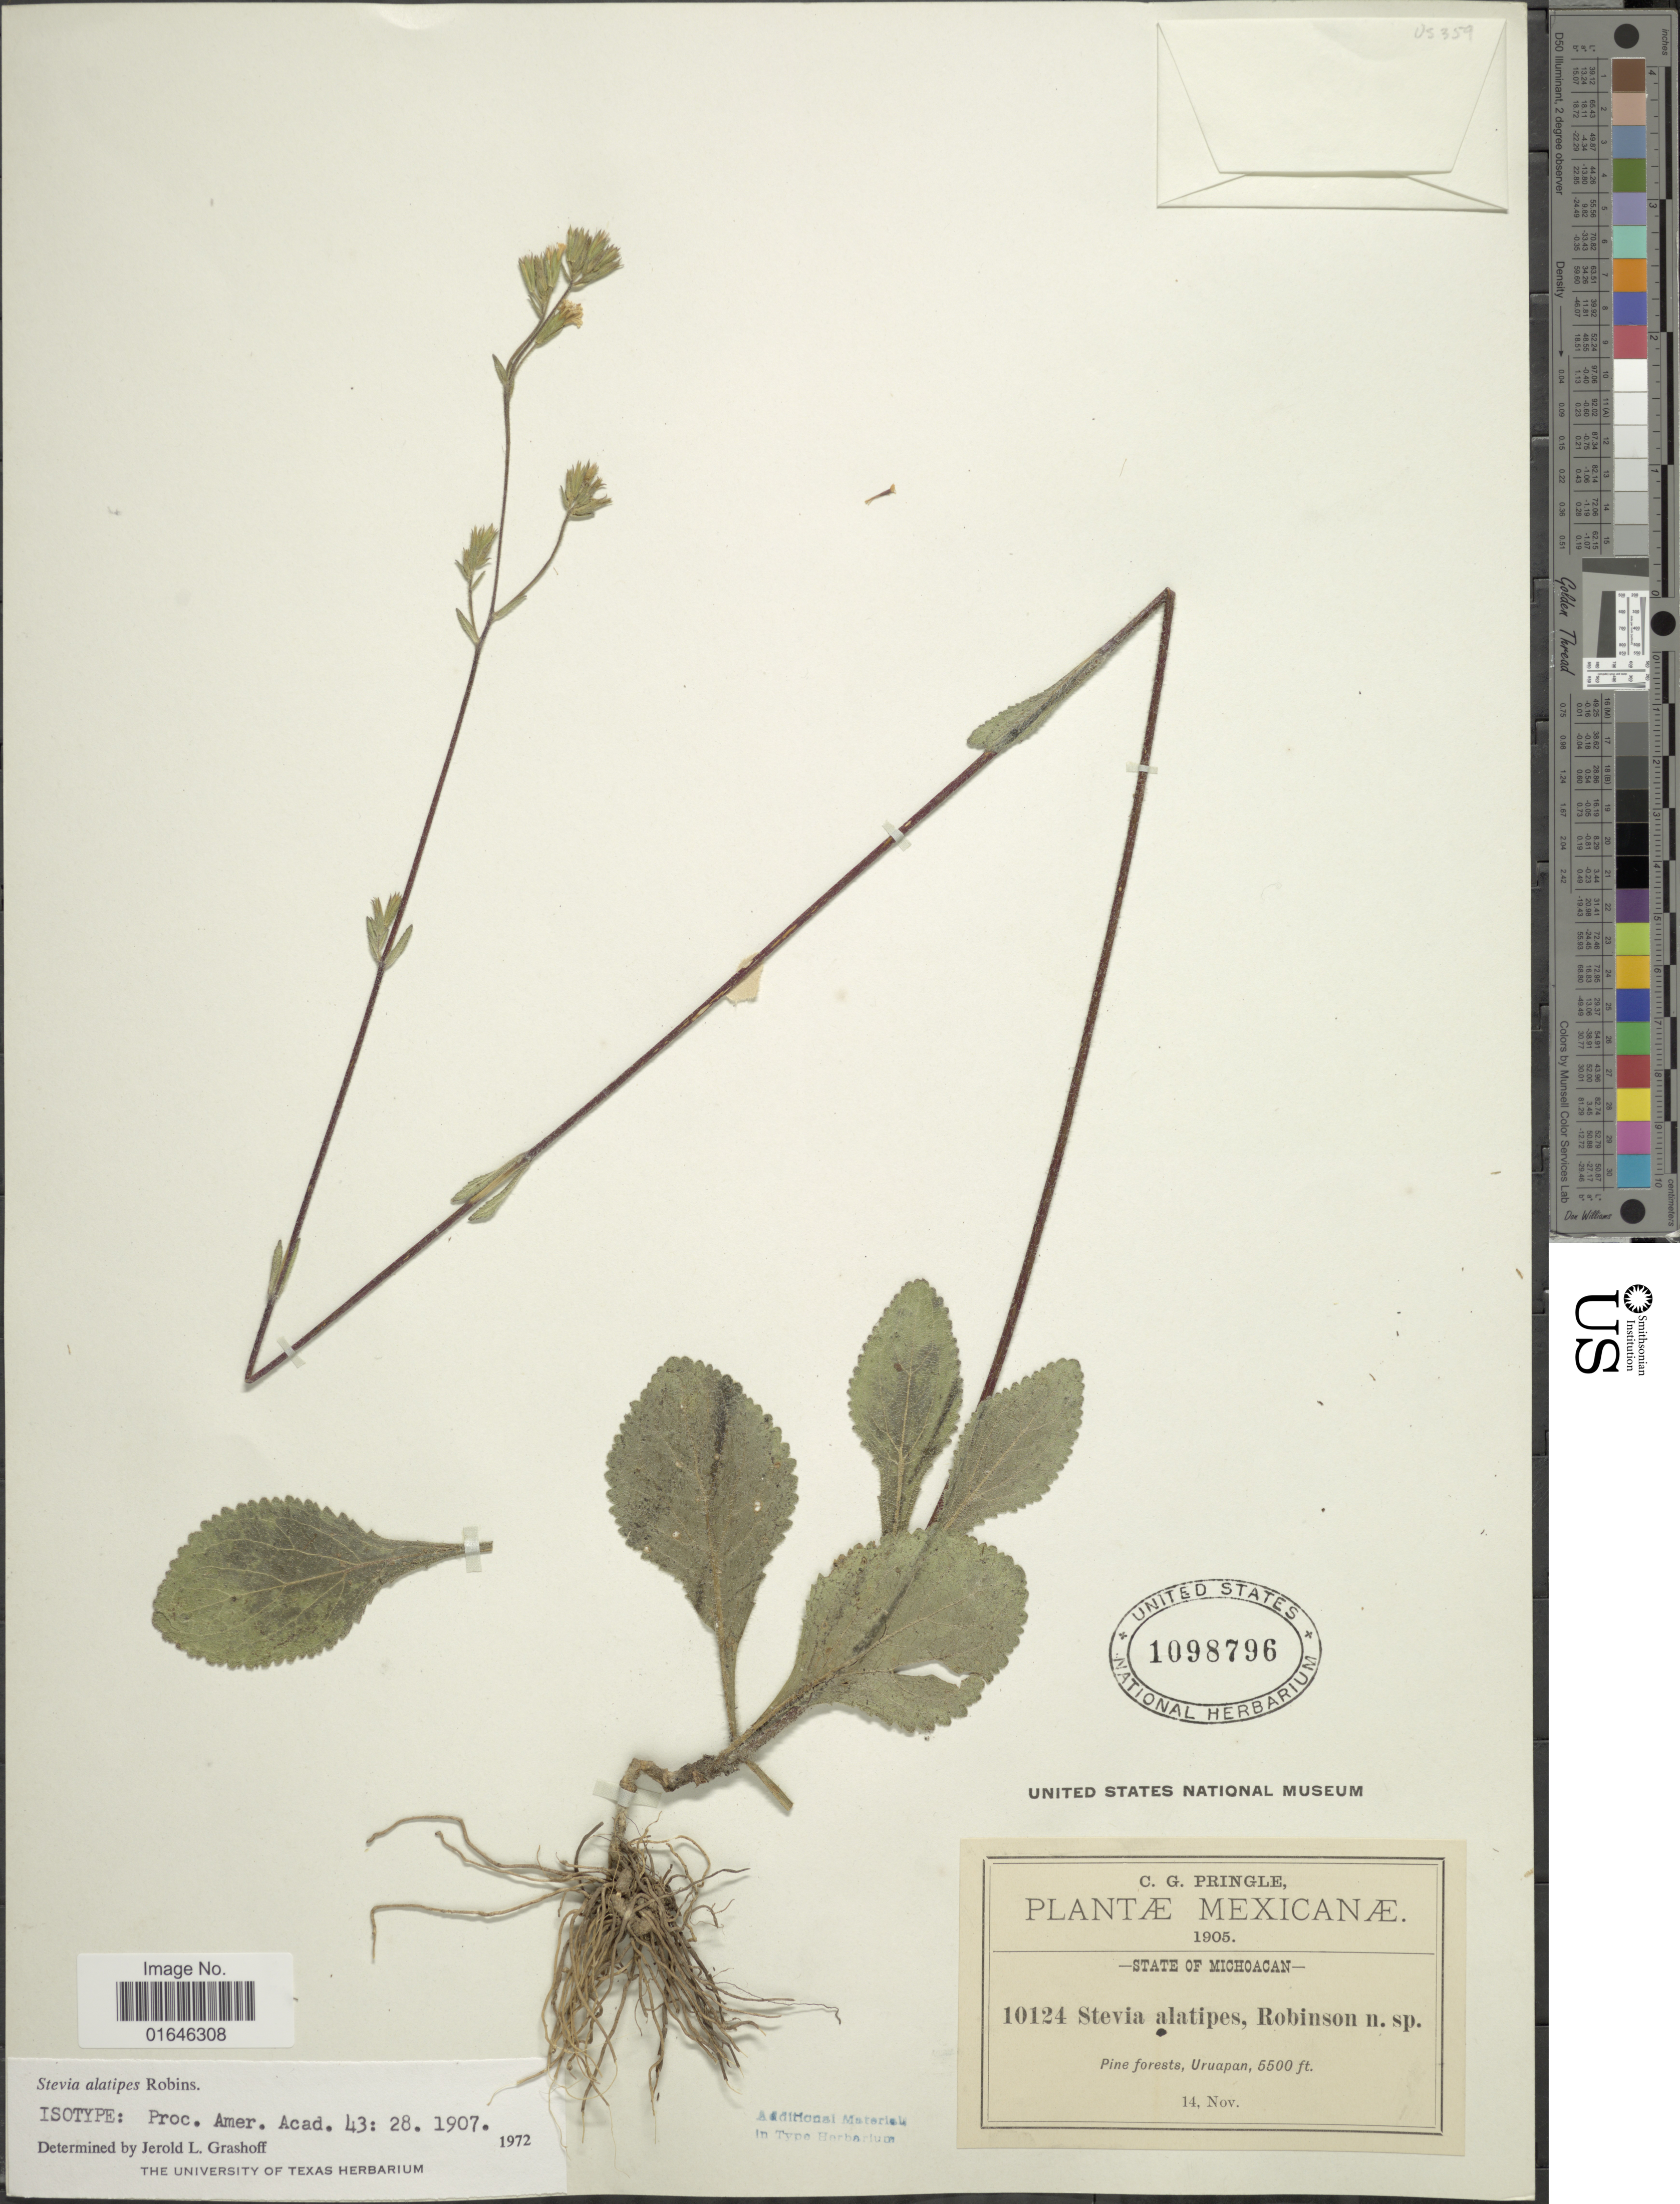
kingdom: Plantae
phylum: Tracheophyta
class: Magnoliopsida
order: Asterales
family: Asteraceae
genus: Stevia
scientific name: Stevia alatipes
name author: B.L. Rob.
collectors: C. G. Pringle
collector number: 10124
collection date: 1905-11-14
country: Mexico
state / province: Michoacán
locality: Pine forests, Uruapan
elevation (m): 1676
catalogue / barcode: US 1098796